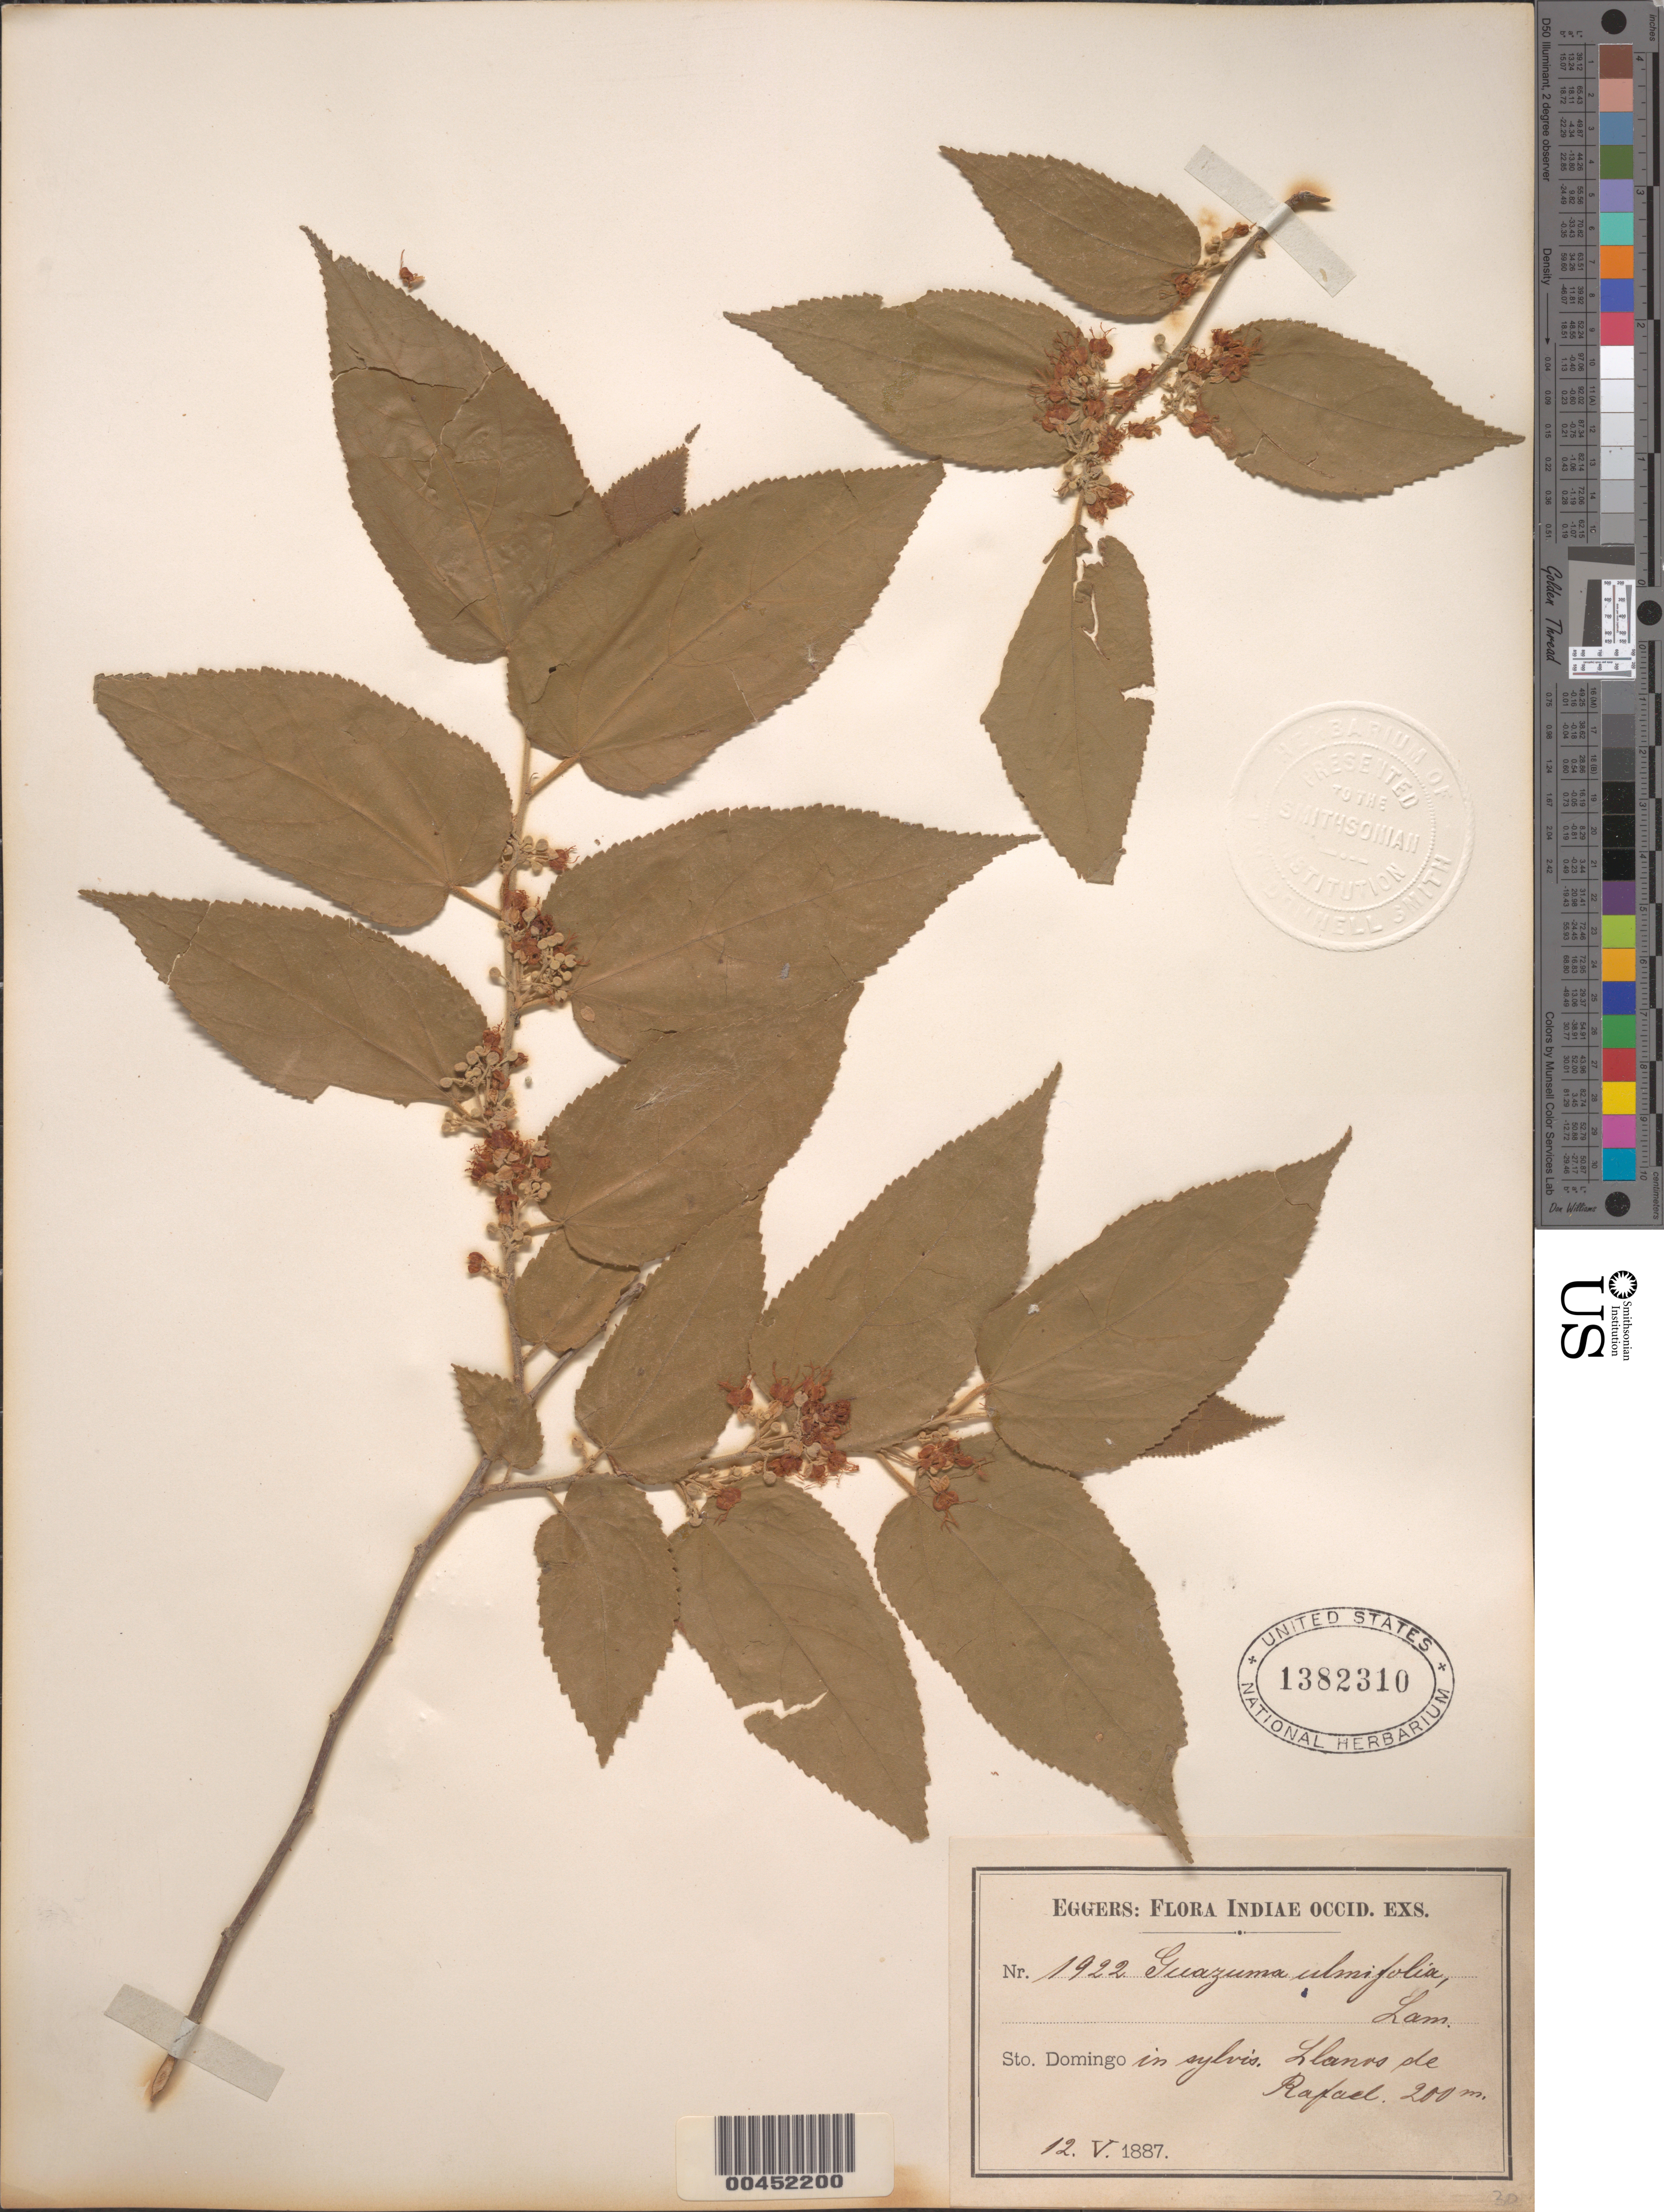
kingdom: Plantae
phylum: Tracheophyta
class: Magnoliopsida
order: Malvales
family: Malvaceae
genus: Guazuma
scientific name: Guazuma ulmifolia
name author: Lam.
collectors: H. F. A. von Eggers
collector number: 1922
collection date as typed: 12 May 1887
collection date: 1887-05-12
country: Dominican Republic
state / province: Distrito Nacional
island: Hispaniola Island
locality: Llanos de Rafael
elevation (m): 200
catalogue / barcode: US 1382310